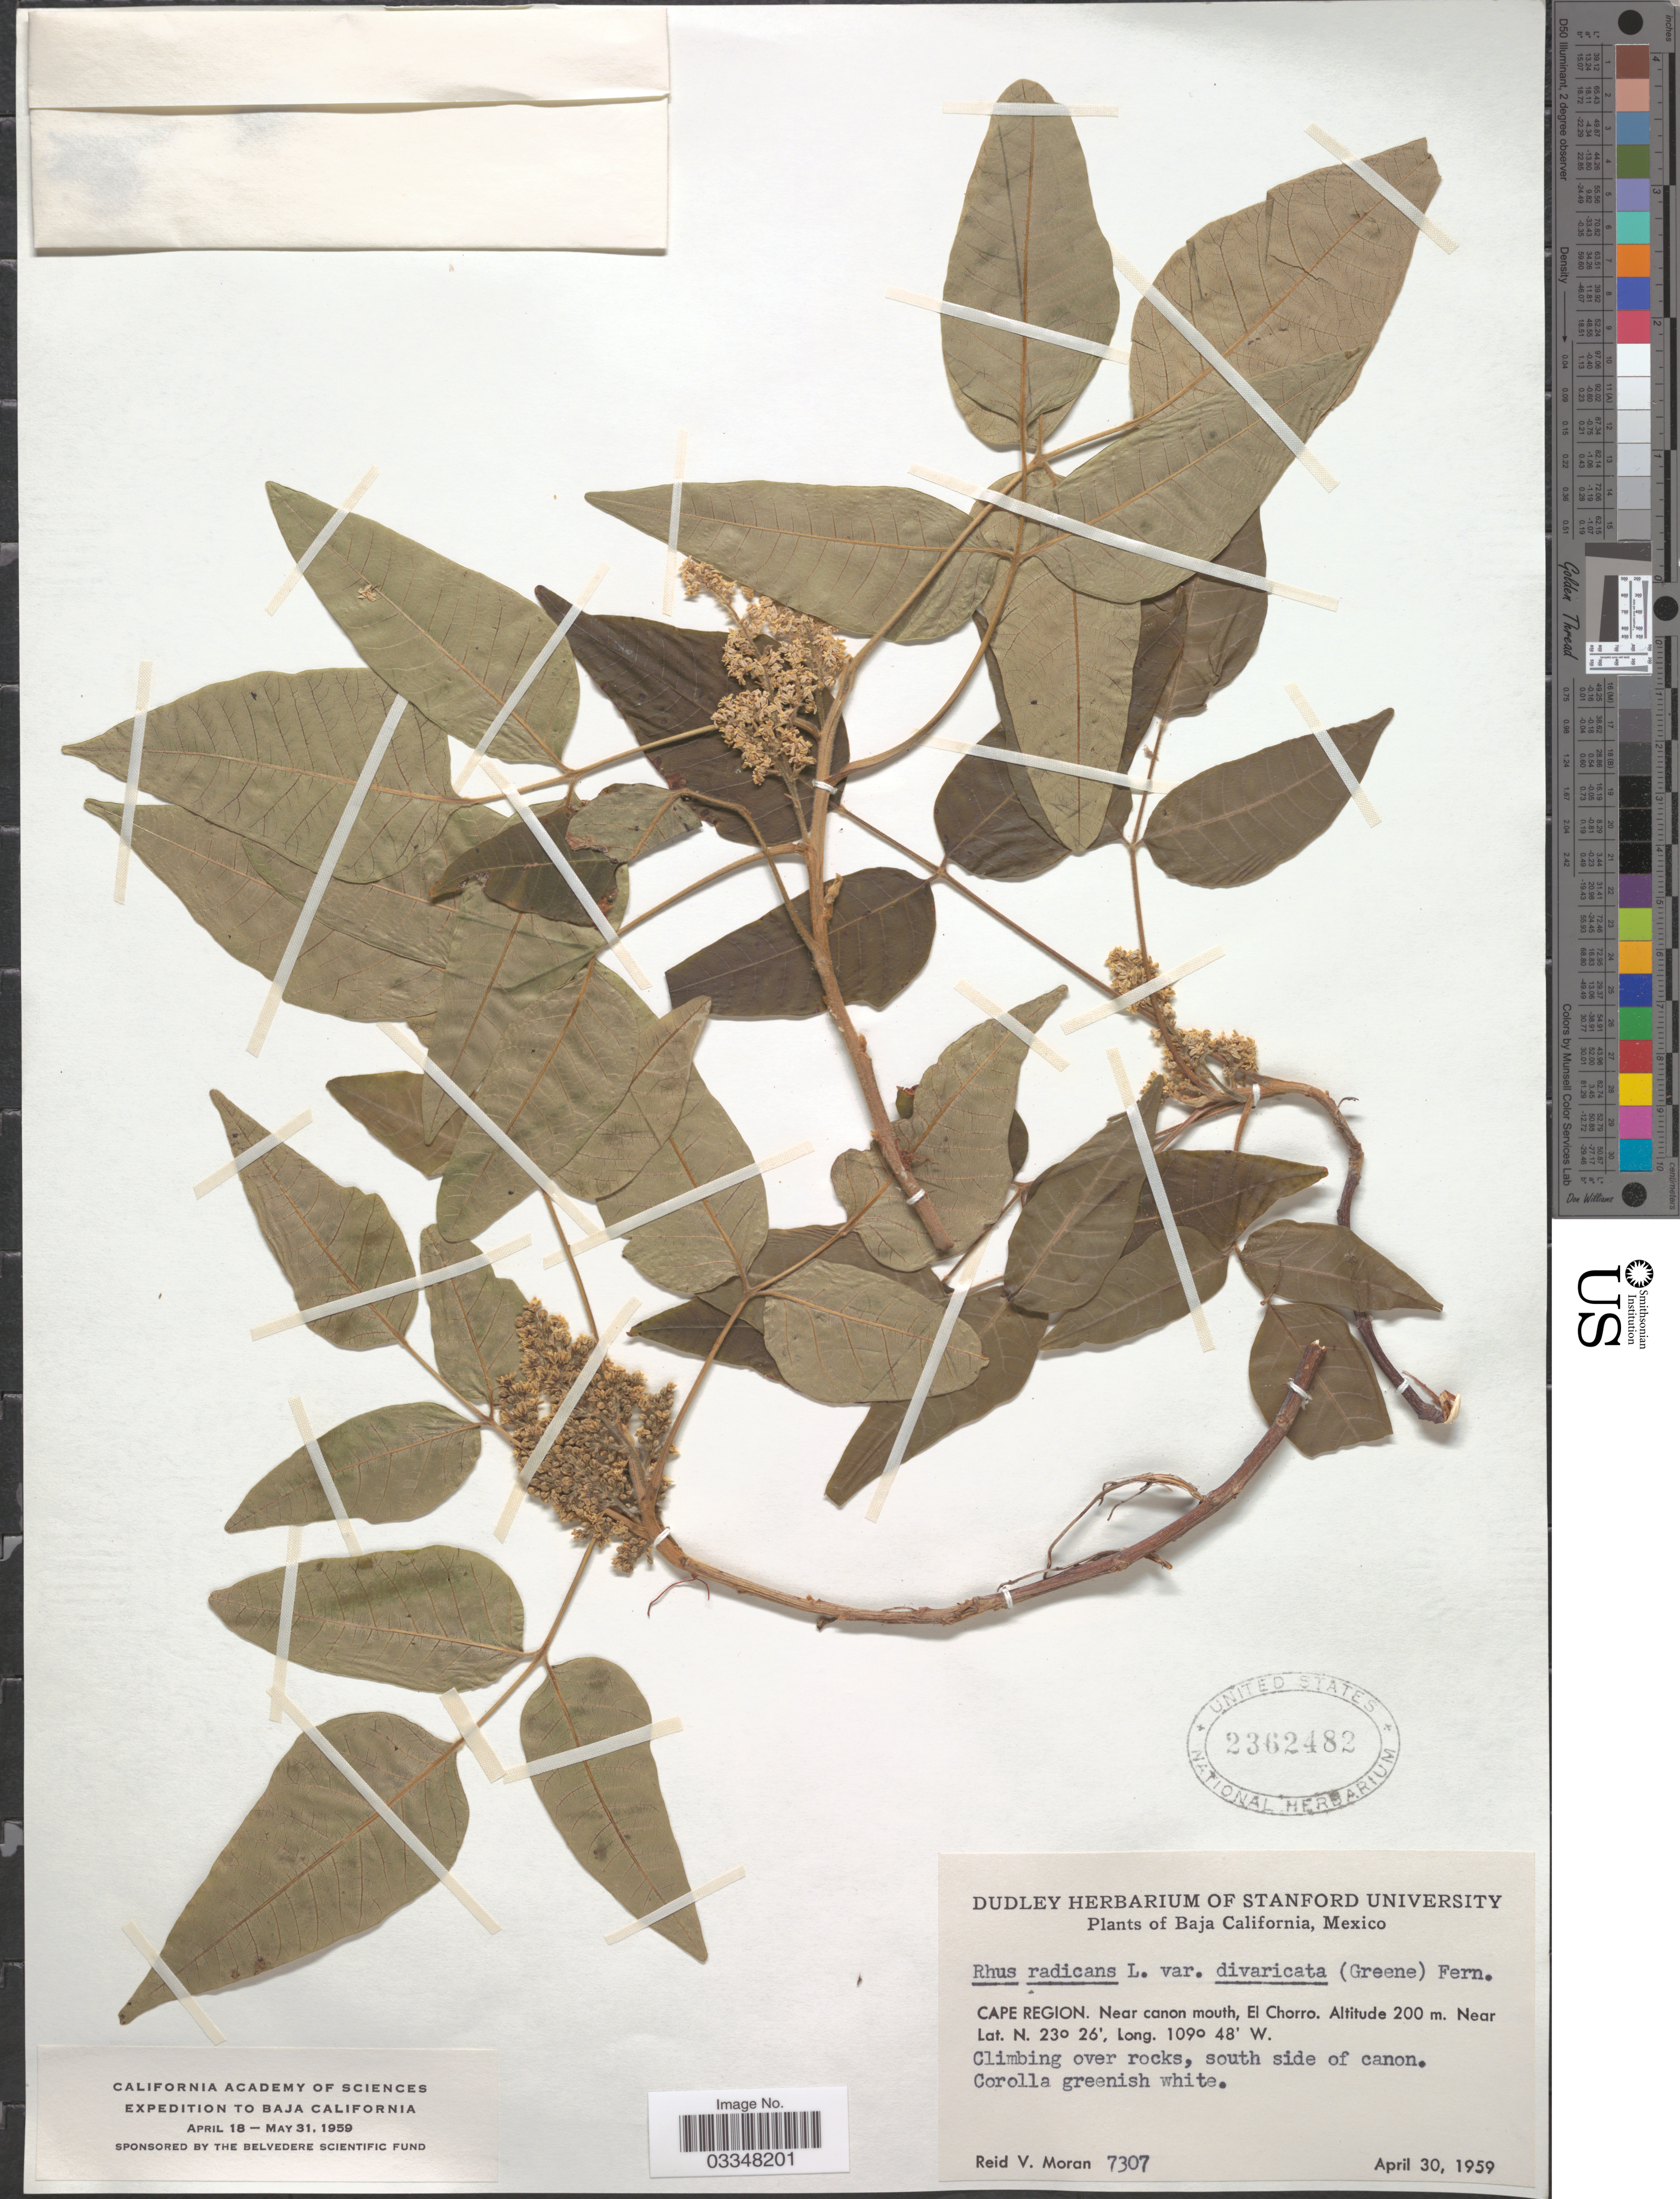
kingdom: Plantae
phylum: Tracheophyta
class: Magnoliopsida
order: Sapindales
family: Anacardiaceae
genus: Toxicodendron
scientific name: Toxicodendron radicans subsp. divaricatum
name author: (Greene) Gillis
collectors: R. V. Moran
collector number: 7307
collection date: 1959-04-30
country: Mexico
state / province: Baja California Sur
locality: Cape Region. Near canon mouth, El Chorro. South side of canon.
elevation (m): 200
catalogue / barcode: US 2362482